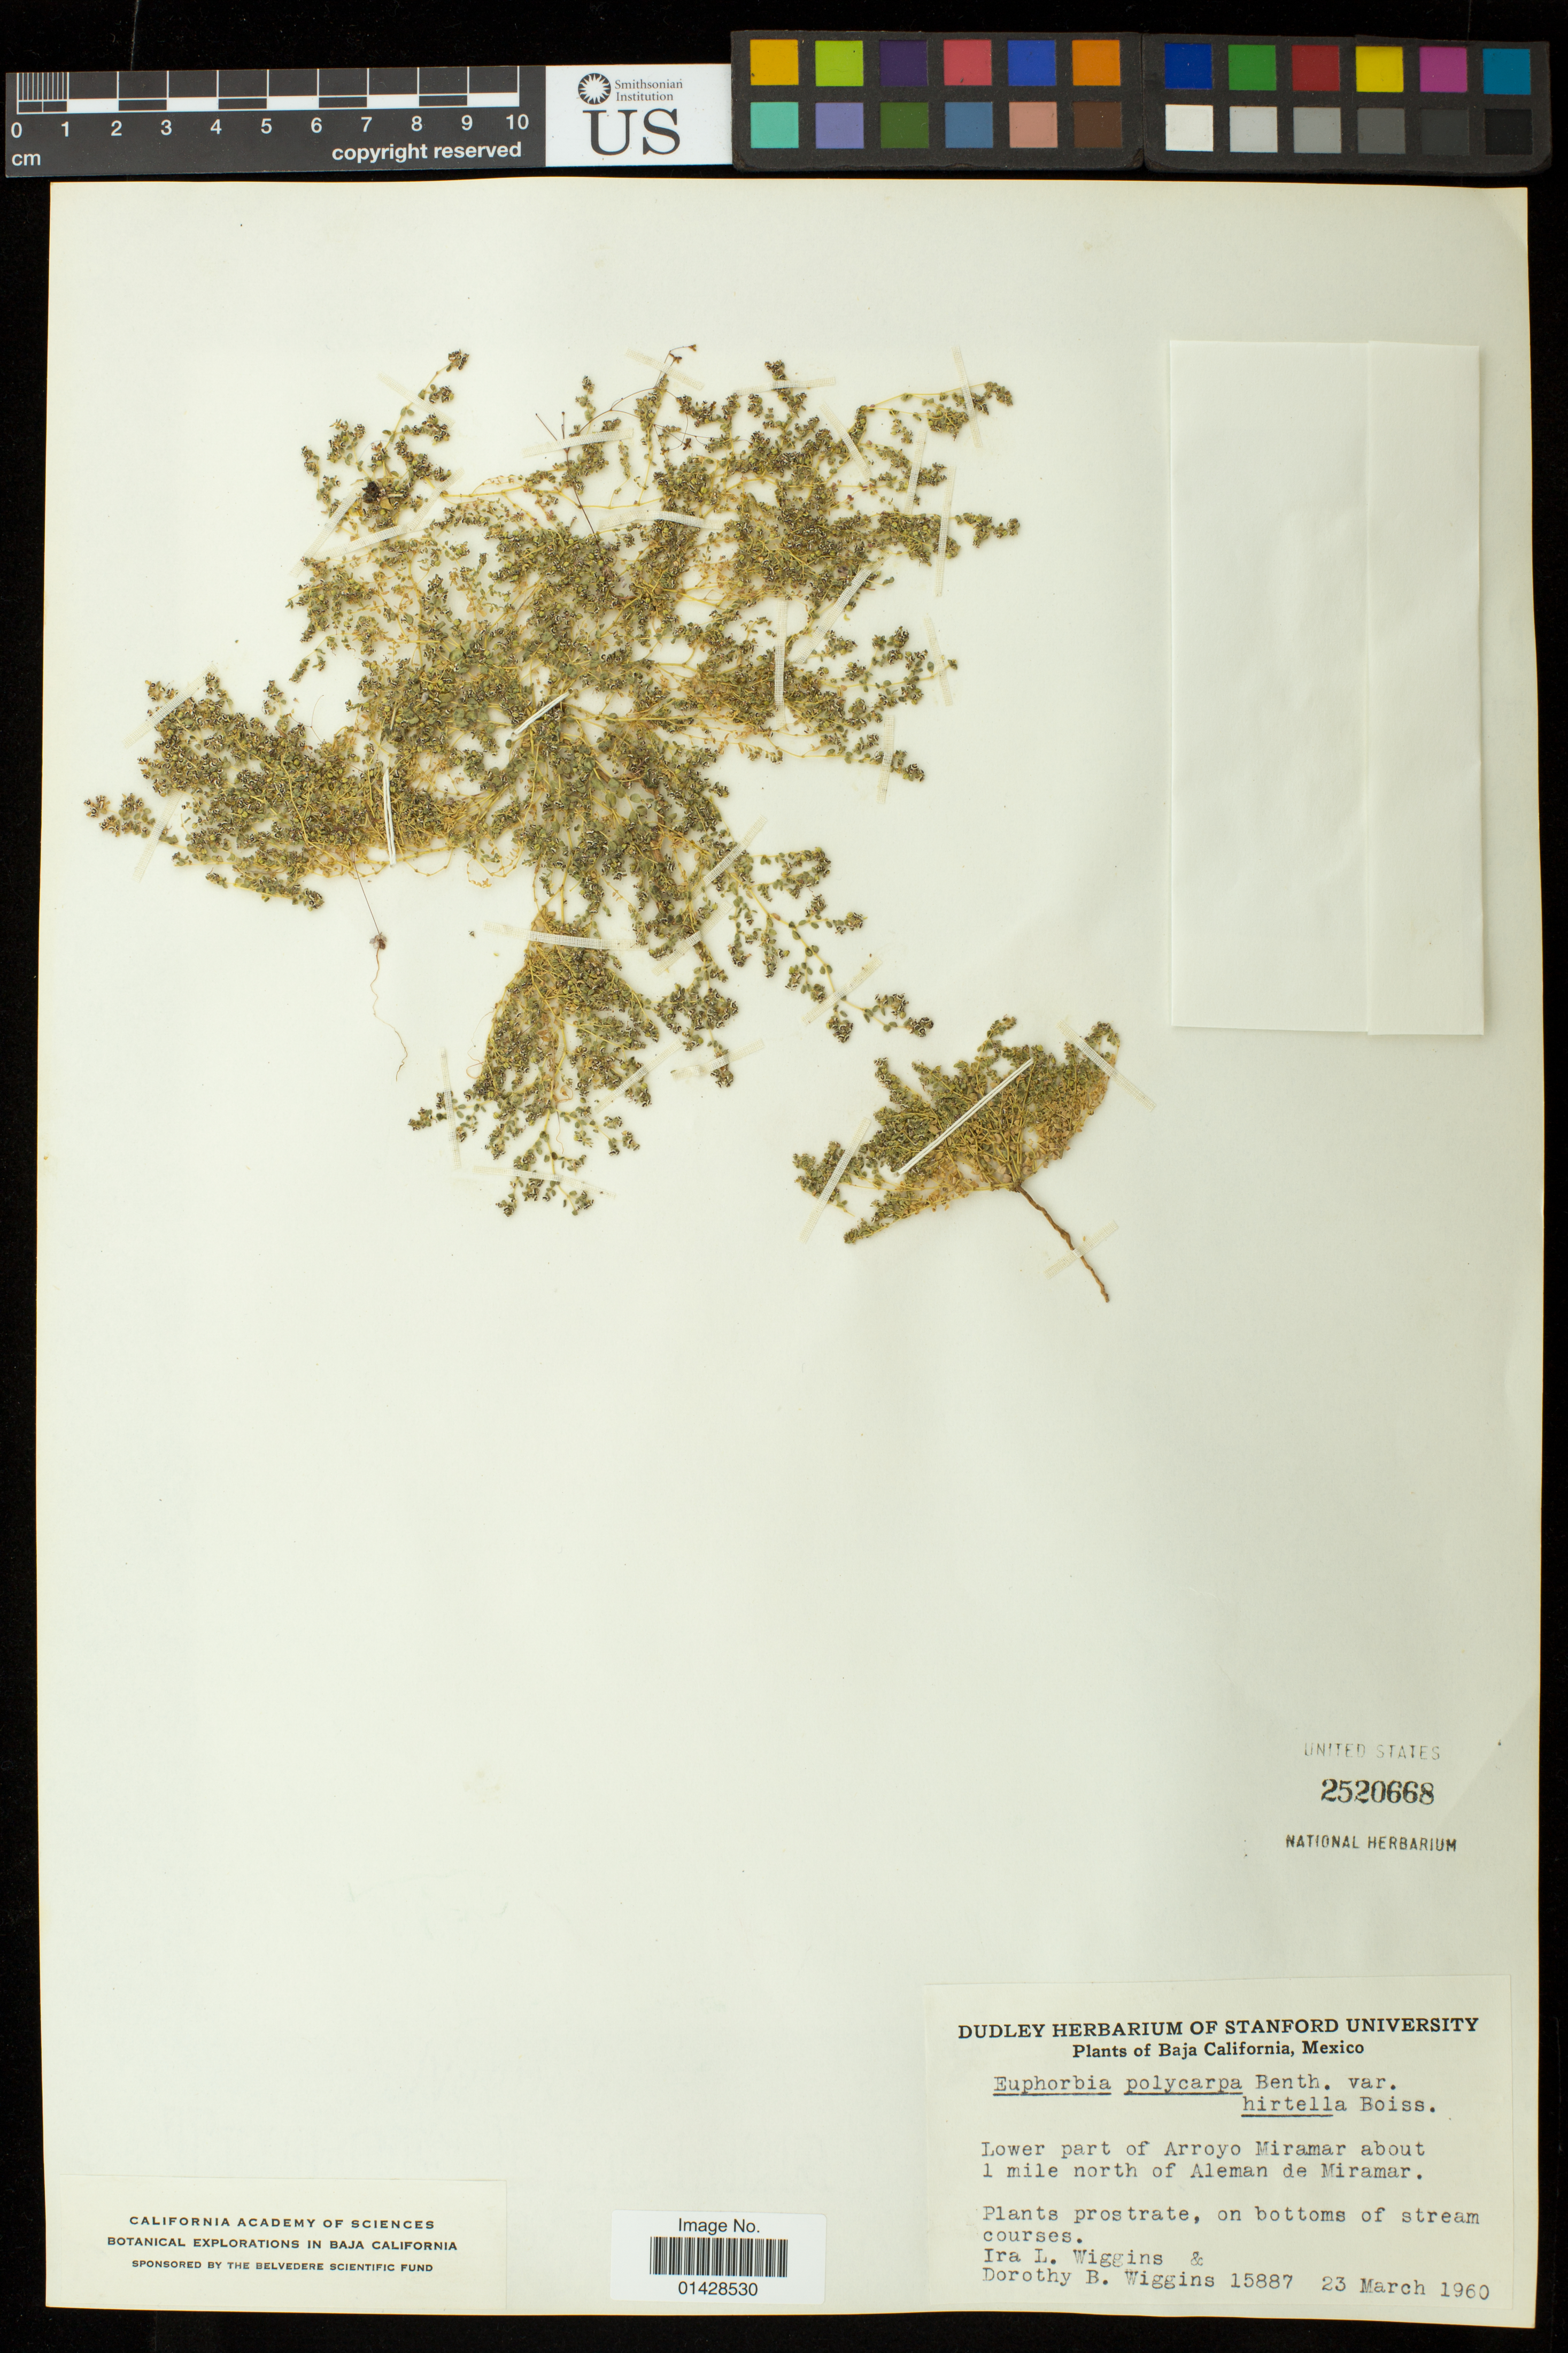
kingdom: Plantae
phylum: Tracheophyta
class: Magnoliopsida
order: Malpighiales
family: Euphorbiaceae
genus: Euphorbia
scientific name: Euphorbia polycarpa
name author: Benth.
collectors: I. L. Wiggins & D. B. Wiggins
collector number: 15887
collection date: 1960-03-23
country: Mexico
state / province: Baja California Norte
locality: Lower part of Arroyo Miramar about 1 mile north of Aleman de Miramar.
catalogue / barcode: US 2520668